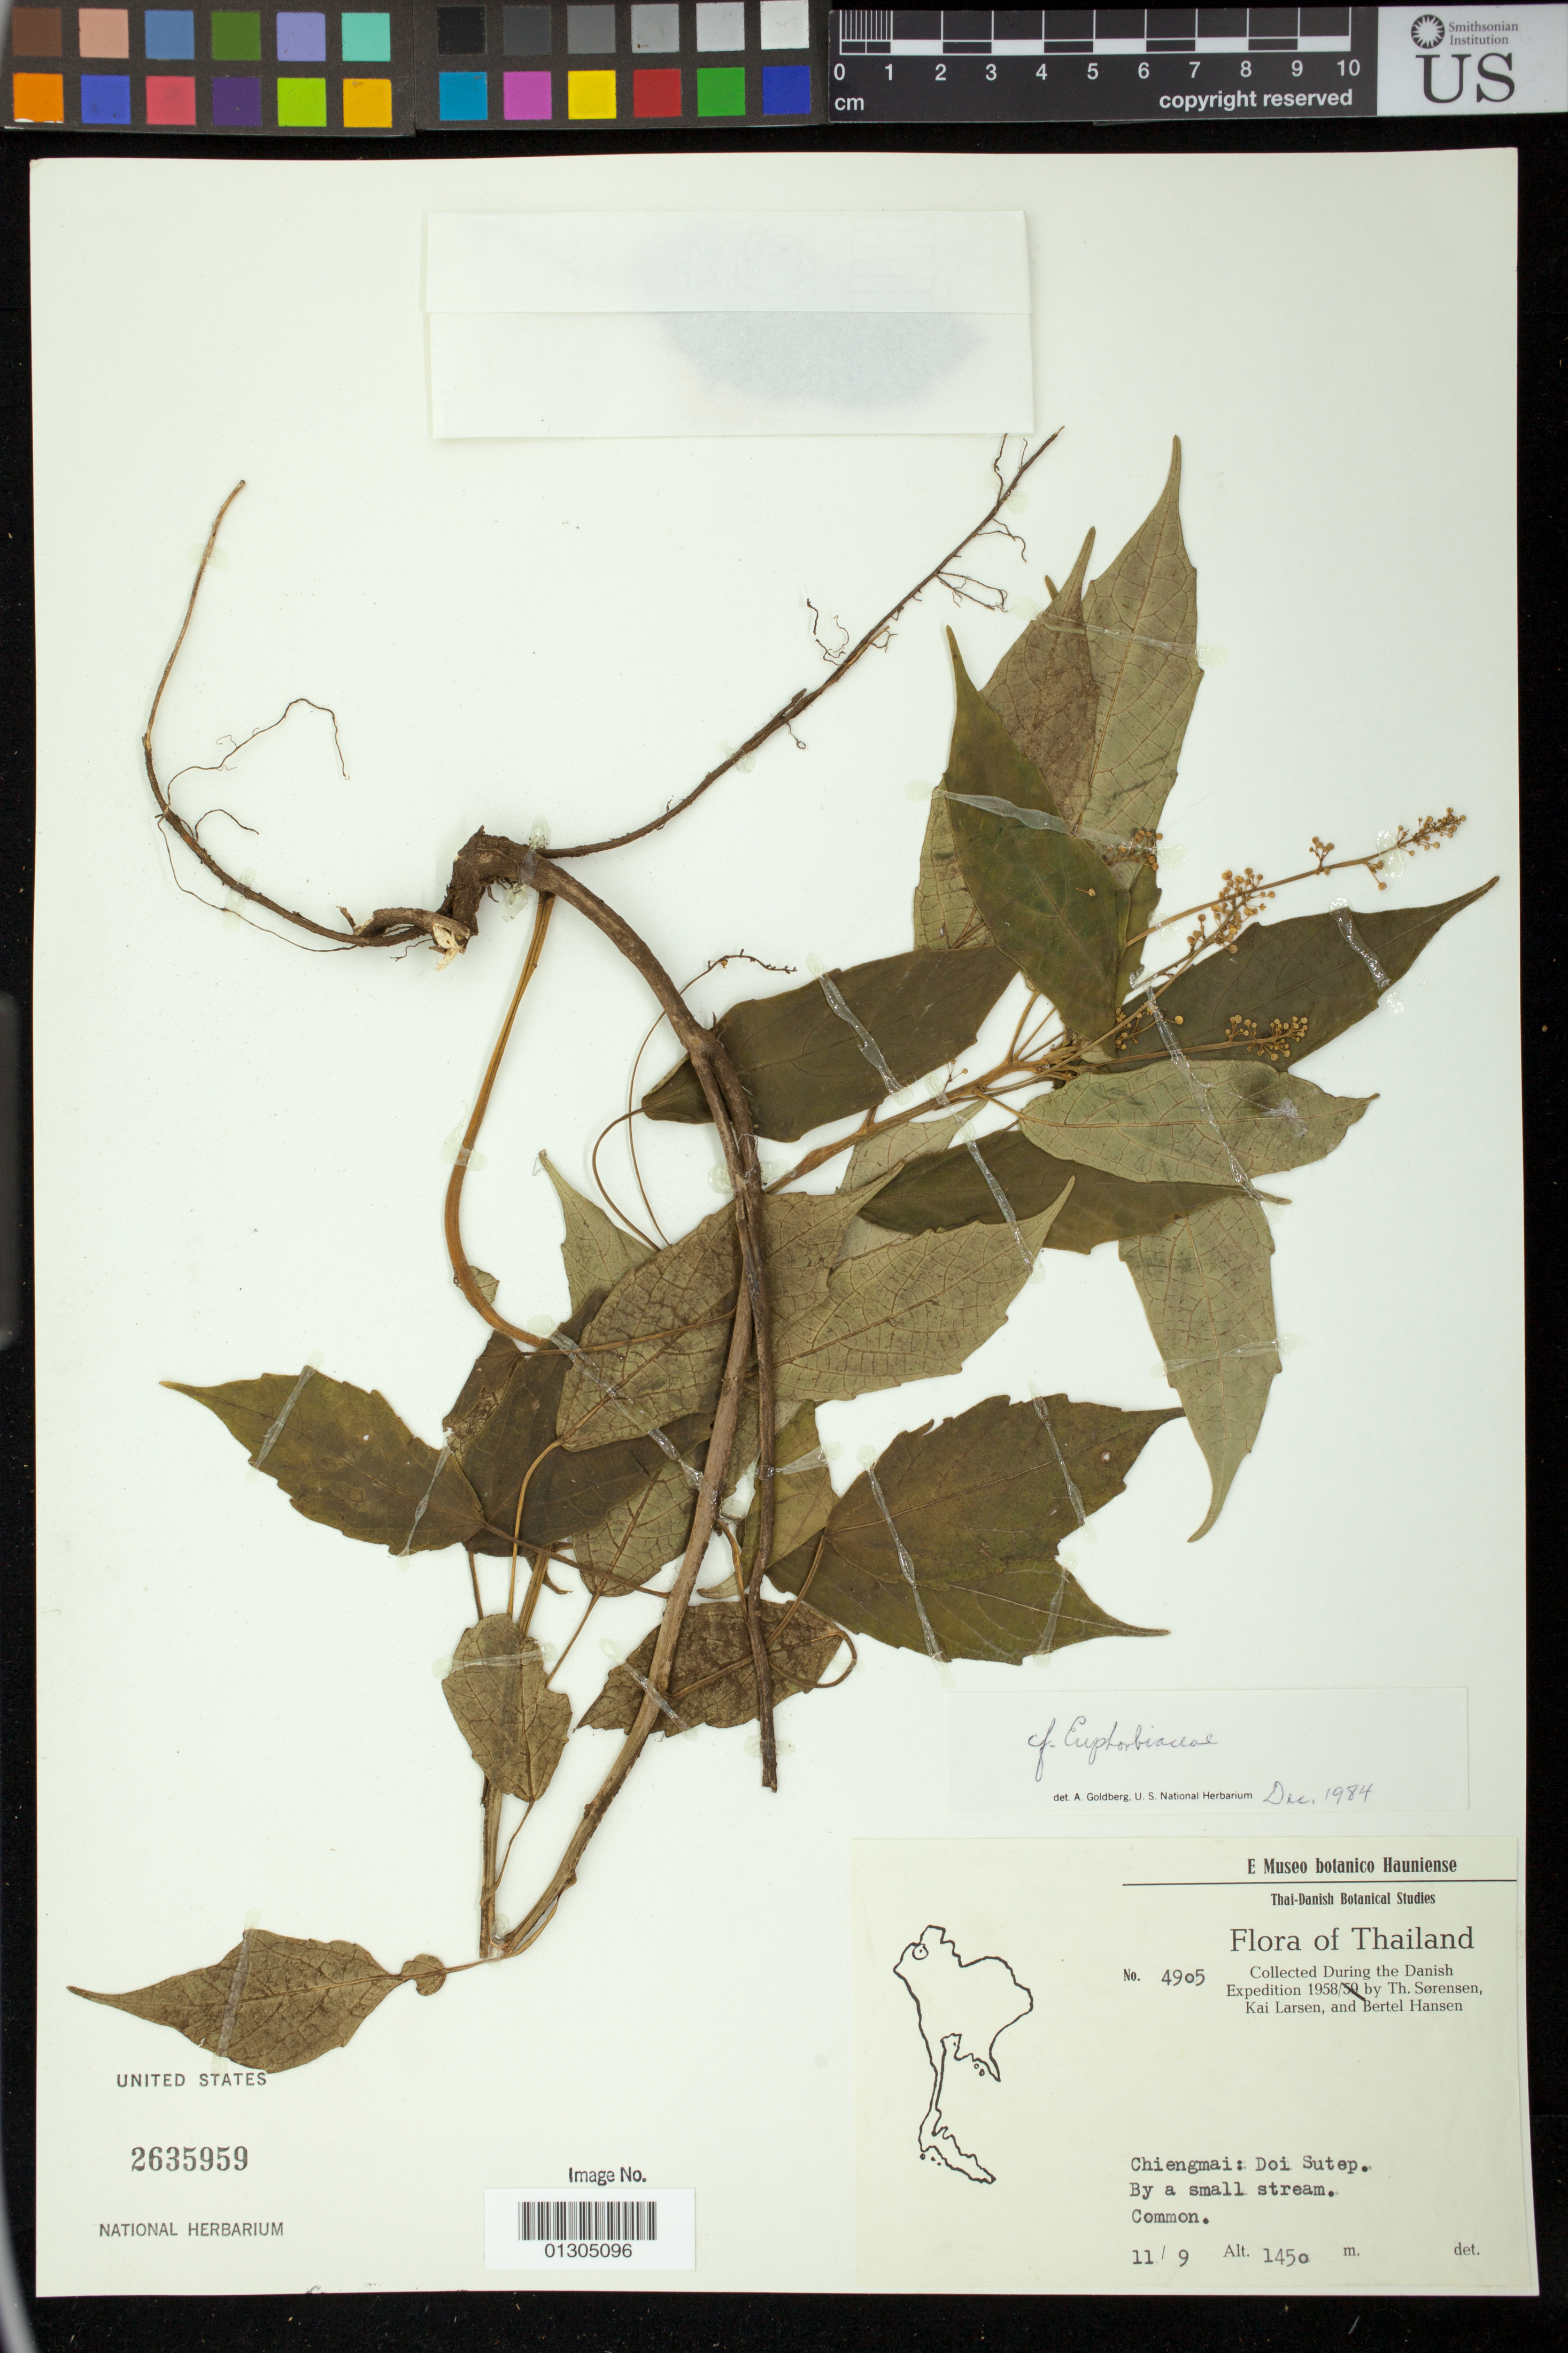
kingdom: Plantae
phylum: Tracheophyta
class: Magnoliopsida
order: Malpighiales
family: Euphorbiaceae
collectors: M. Sørensen, K. Larsen & B. Hansen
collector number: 4905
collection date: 1958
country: Thailand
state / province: Chiang Mai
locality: Chiengmai: Doi Sutep (Doi Suthep).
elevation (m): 1450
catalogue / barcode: US 2635959